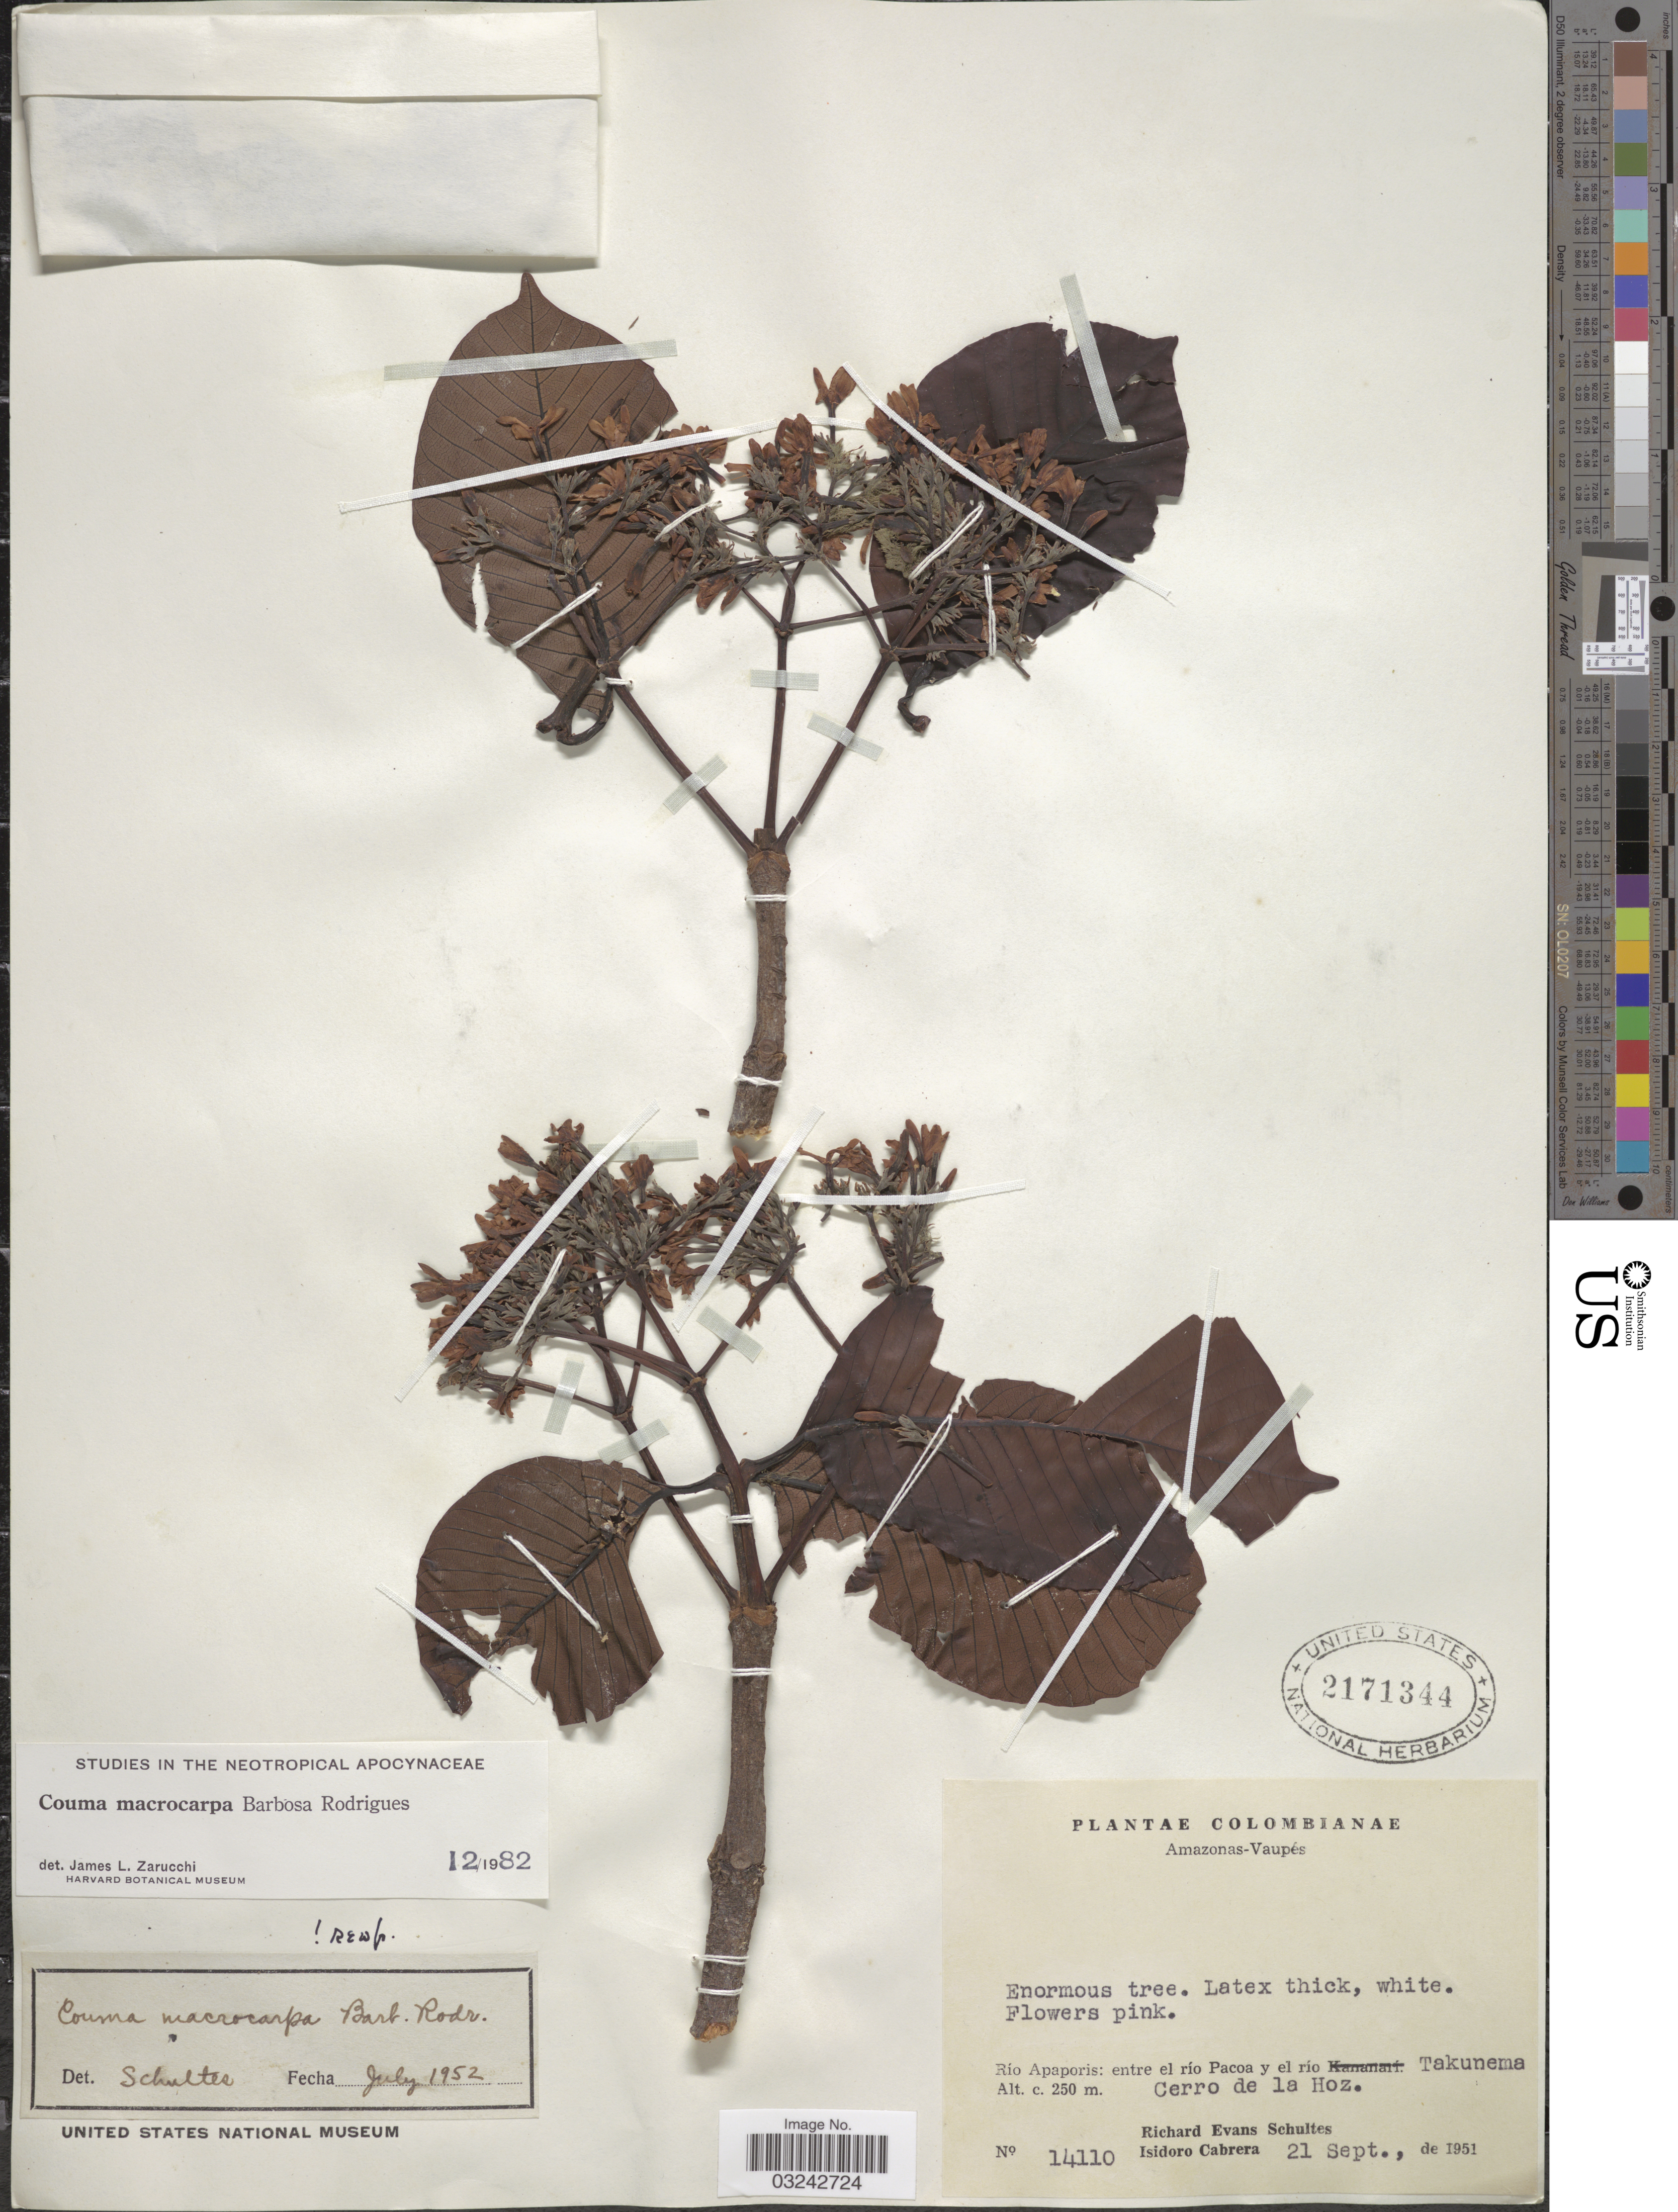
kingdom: Plantae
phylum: Tracheophyta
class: Magnoliopsida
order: Gentianales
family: Apocynaceae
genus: Couma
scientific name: Couma macrocarpa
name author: Barb. Rodr.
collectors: R. E. Schultes & I. Cabrera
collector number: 14110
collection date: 1951-09-21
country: Colombia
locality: Amazonas-Vaupés, Río Apaporis: entre el río Pacoa y el río Takunema, Cerro de la Hoz.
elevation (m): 250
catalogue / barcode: US 2171344